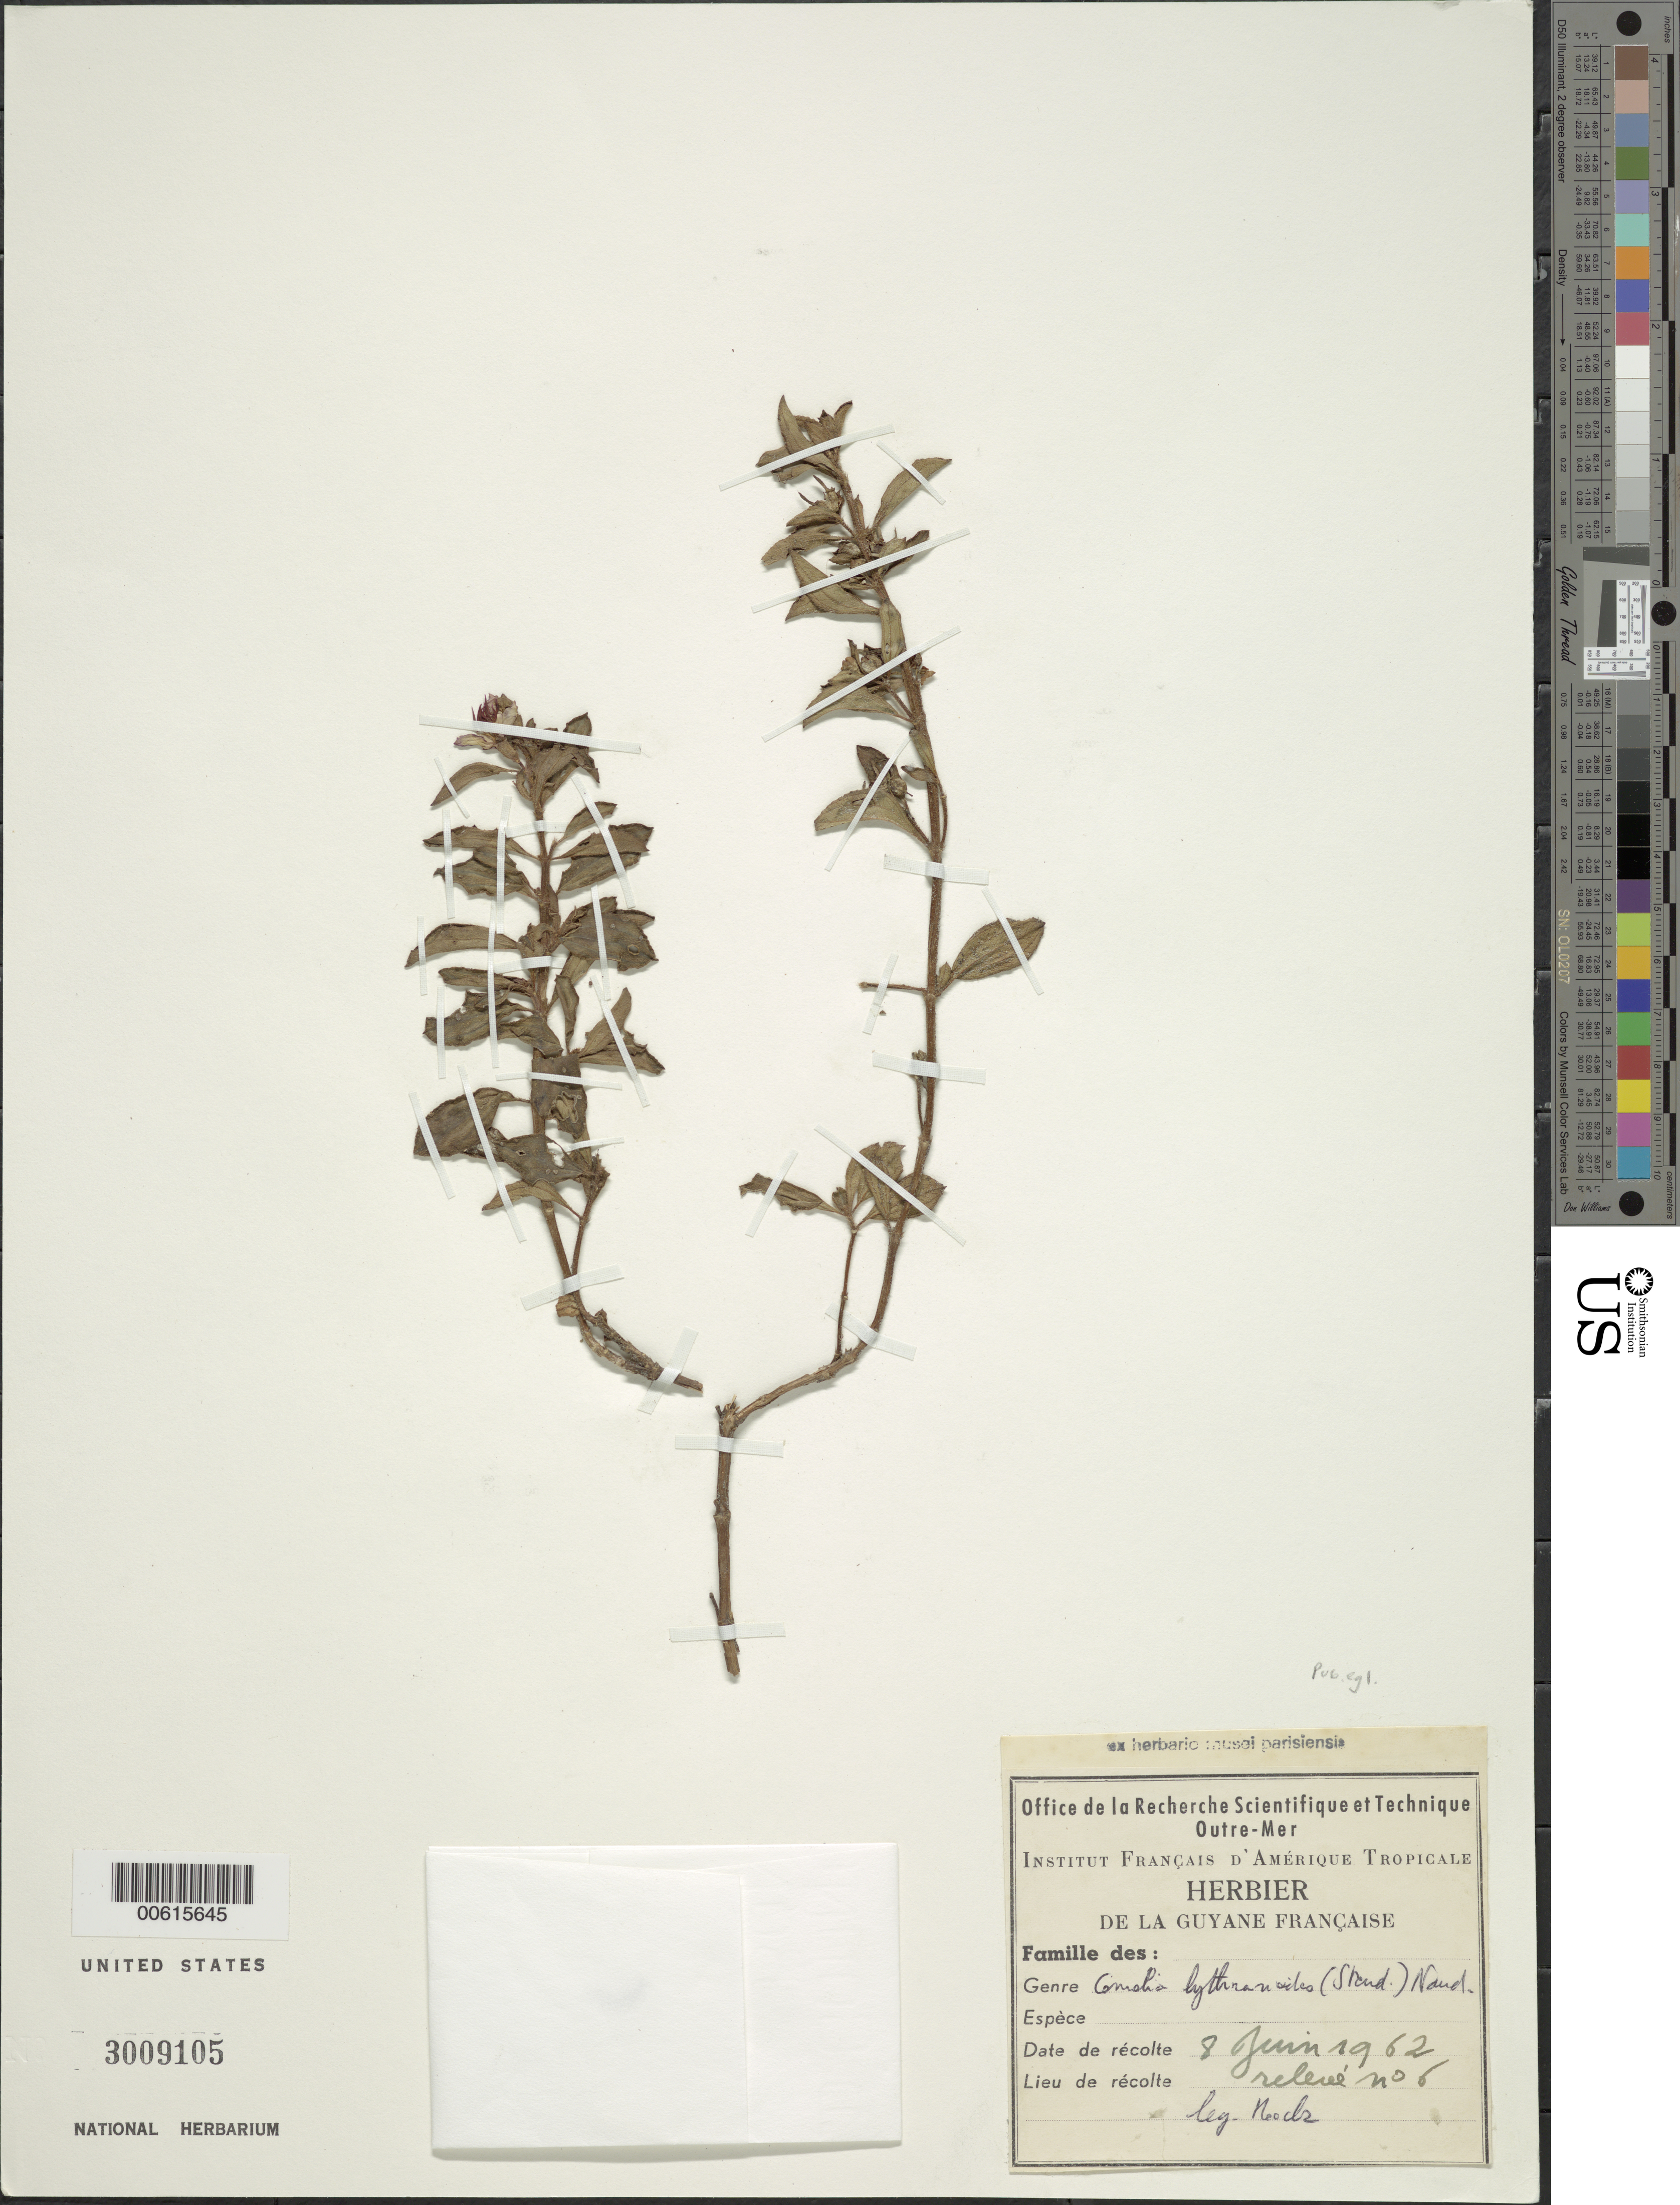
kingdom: Plantae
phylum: Tracheophyta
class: Magnoliopsida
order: Myrtales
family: Melastomataceae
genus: Comolia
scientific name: Comolia villosa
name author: (Aubl.) Triana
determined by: Nunes da Silva, Diego, (RB), Jardim Botanico do Rio de Janeiro - Herbario (BRAZIL)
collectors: J. Hoock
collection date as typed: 8-Jun-62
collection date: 1962-06-08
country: French Guiana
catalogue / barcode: US 3009105